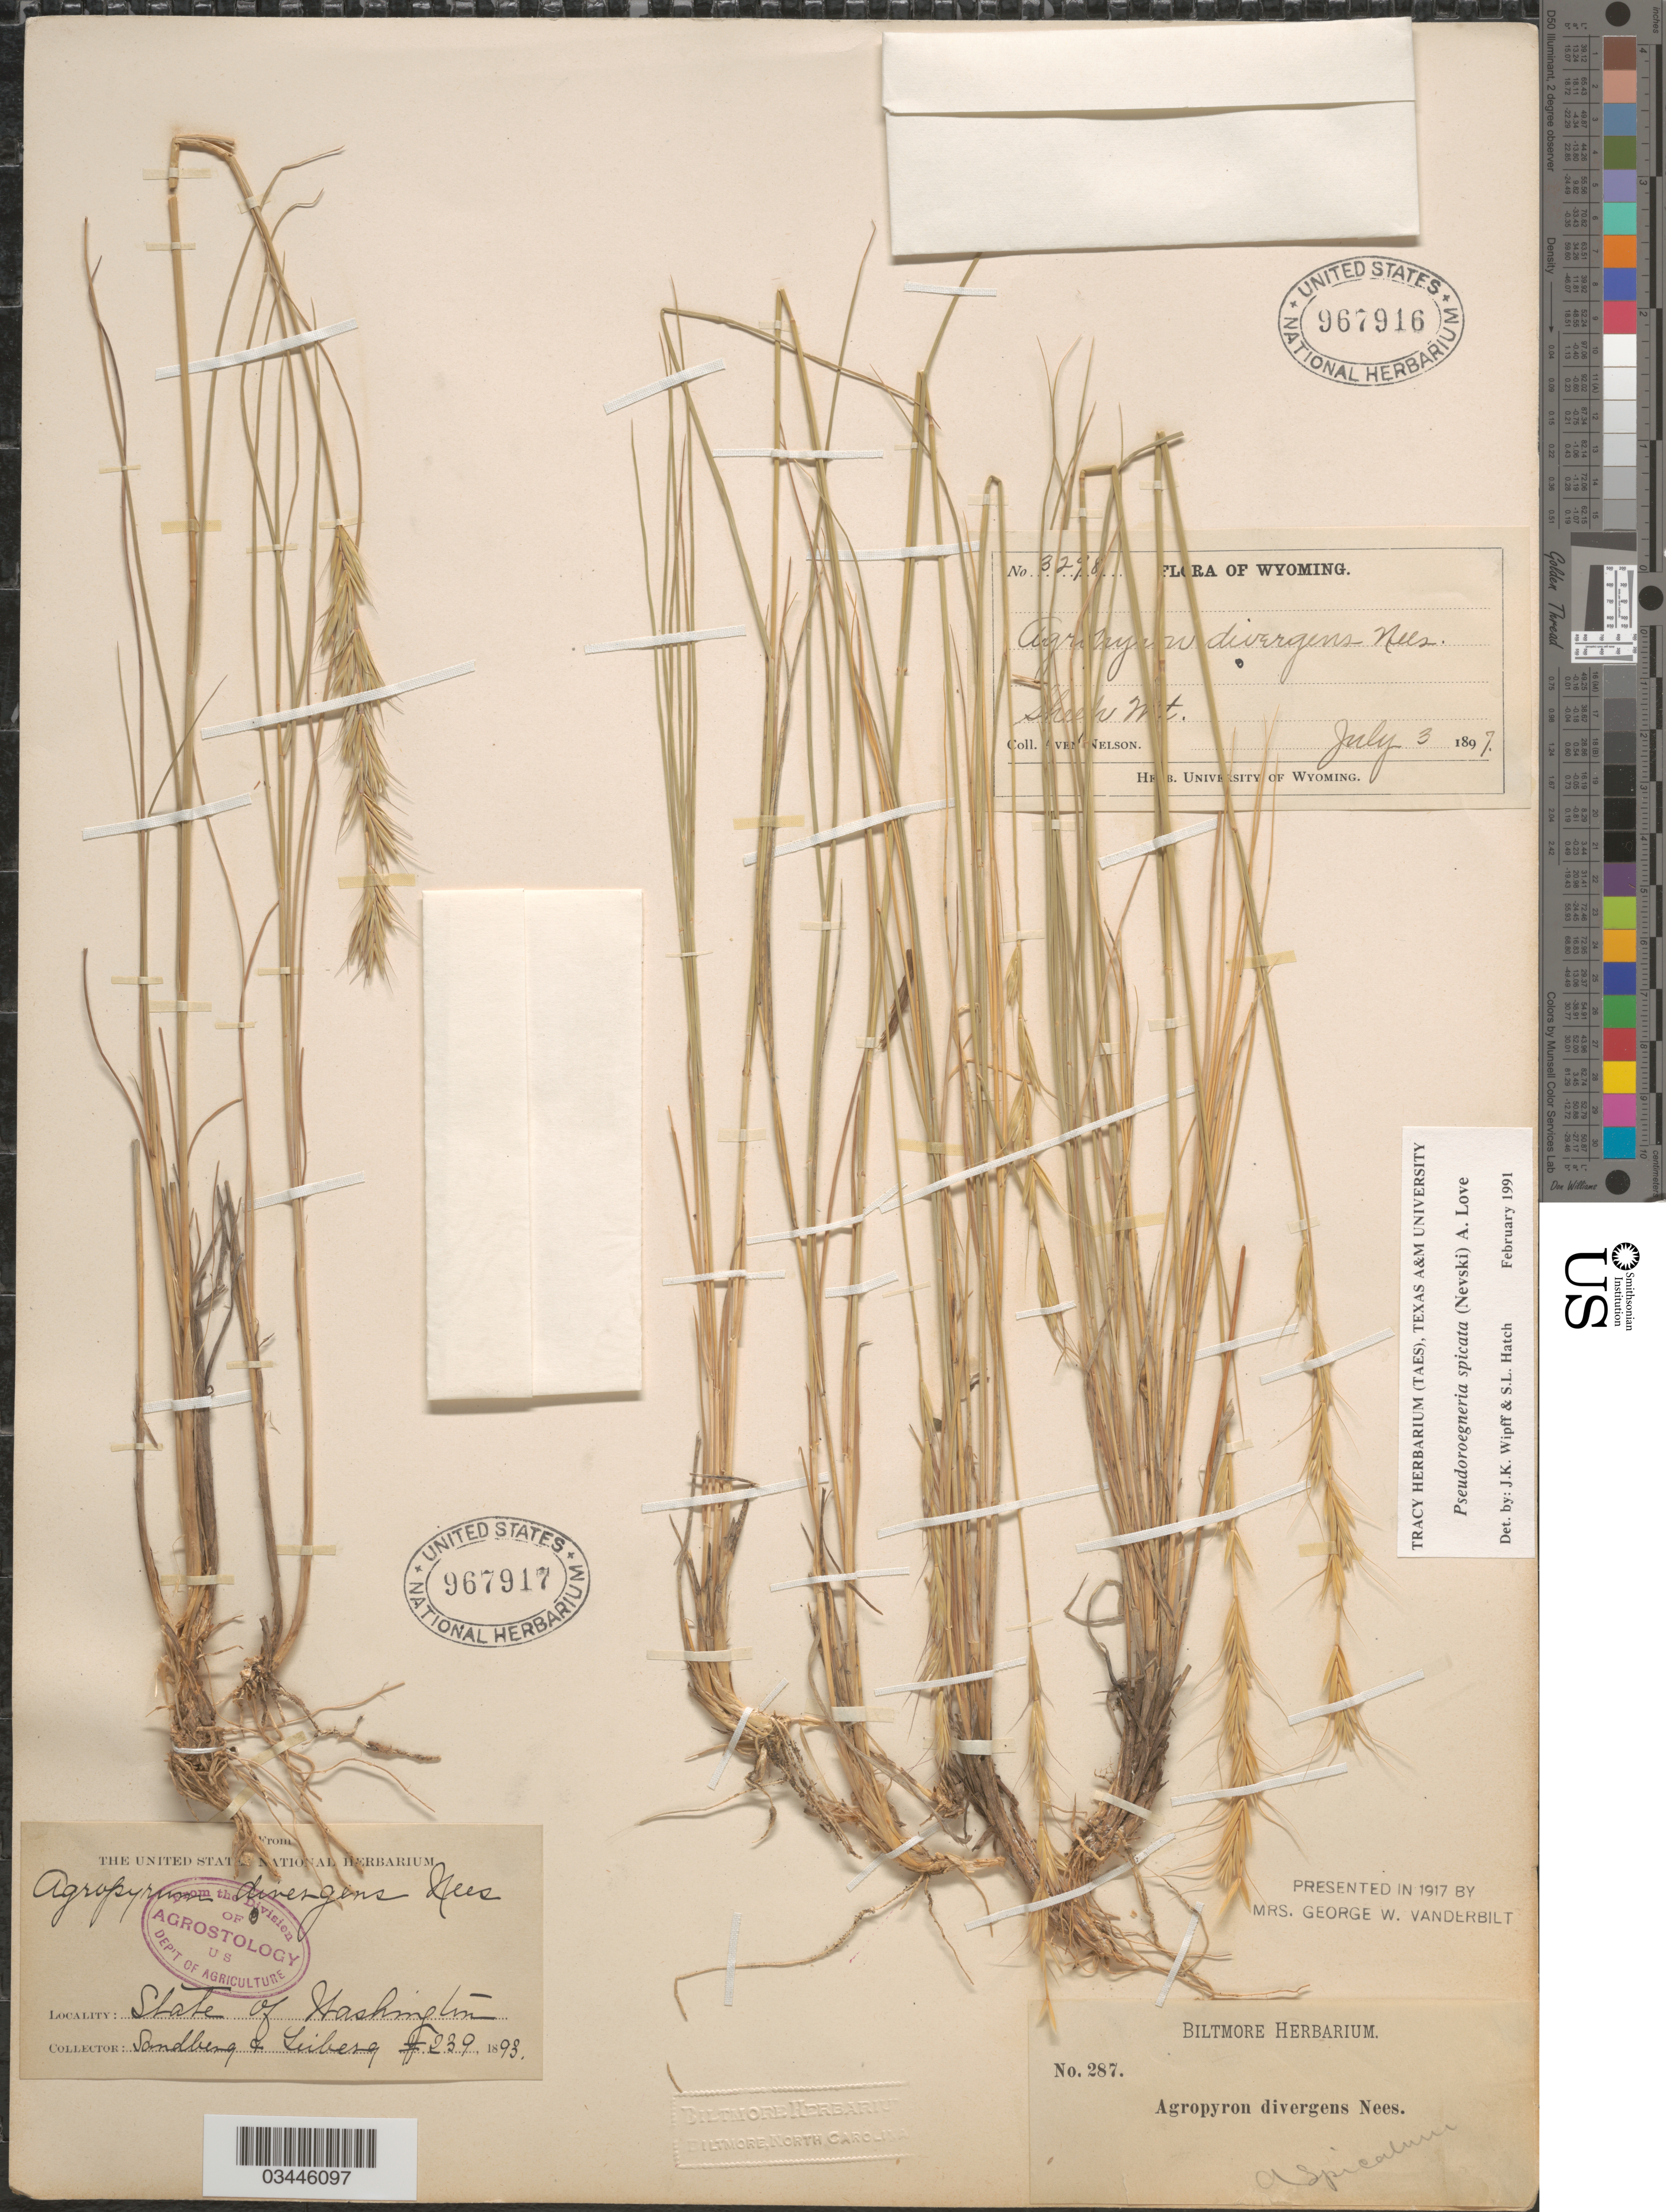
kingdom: Plantae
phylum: Tracheophyta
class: Liliopsida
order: Poales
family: Poaceae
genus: Pseudoroegneria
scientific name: Pseudoroegneria spicata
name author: (Pursh) Á. Löve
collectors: Sandberg & -. Leiberg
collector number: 239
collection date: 1893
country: United States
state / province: Washington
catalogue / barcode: US 967917-2